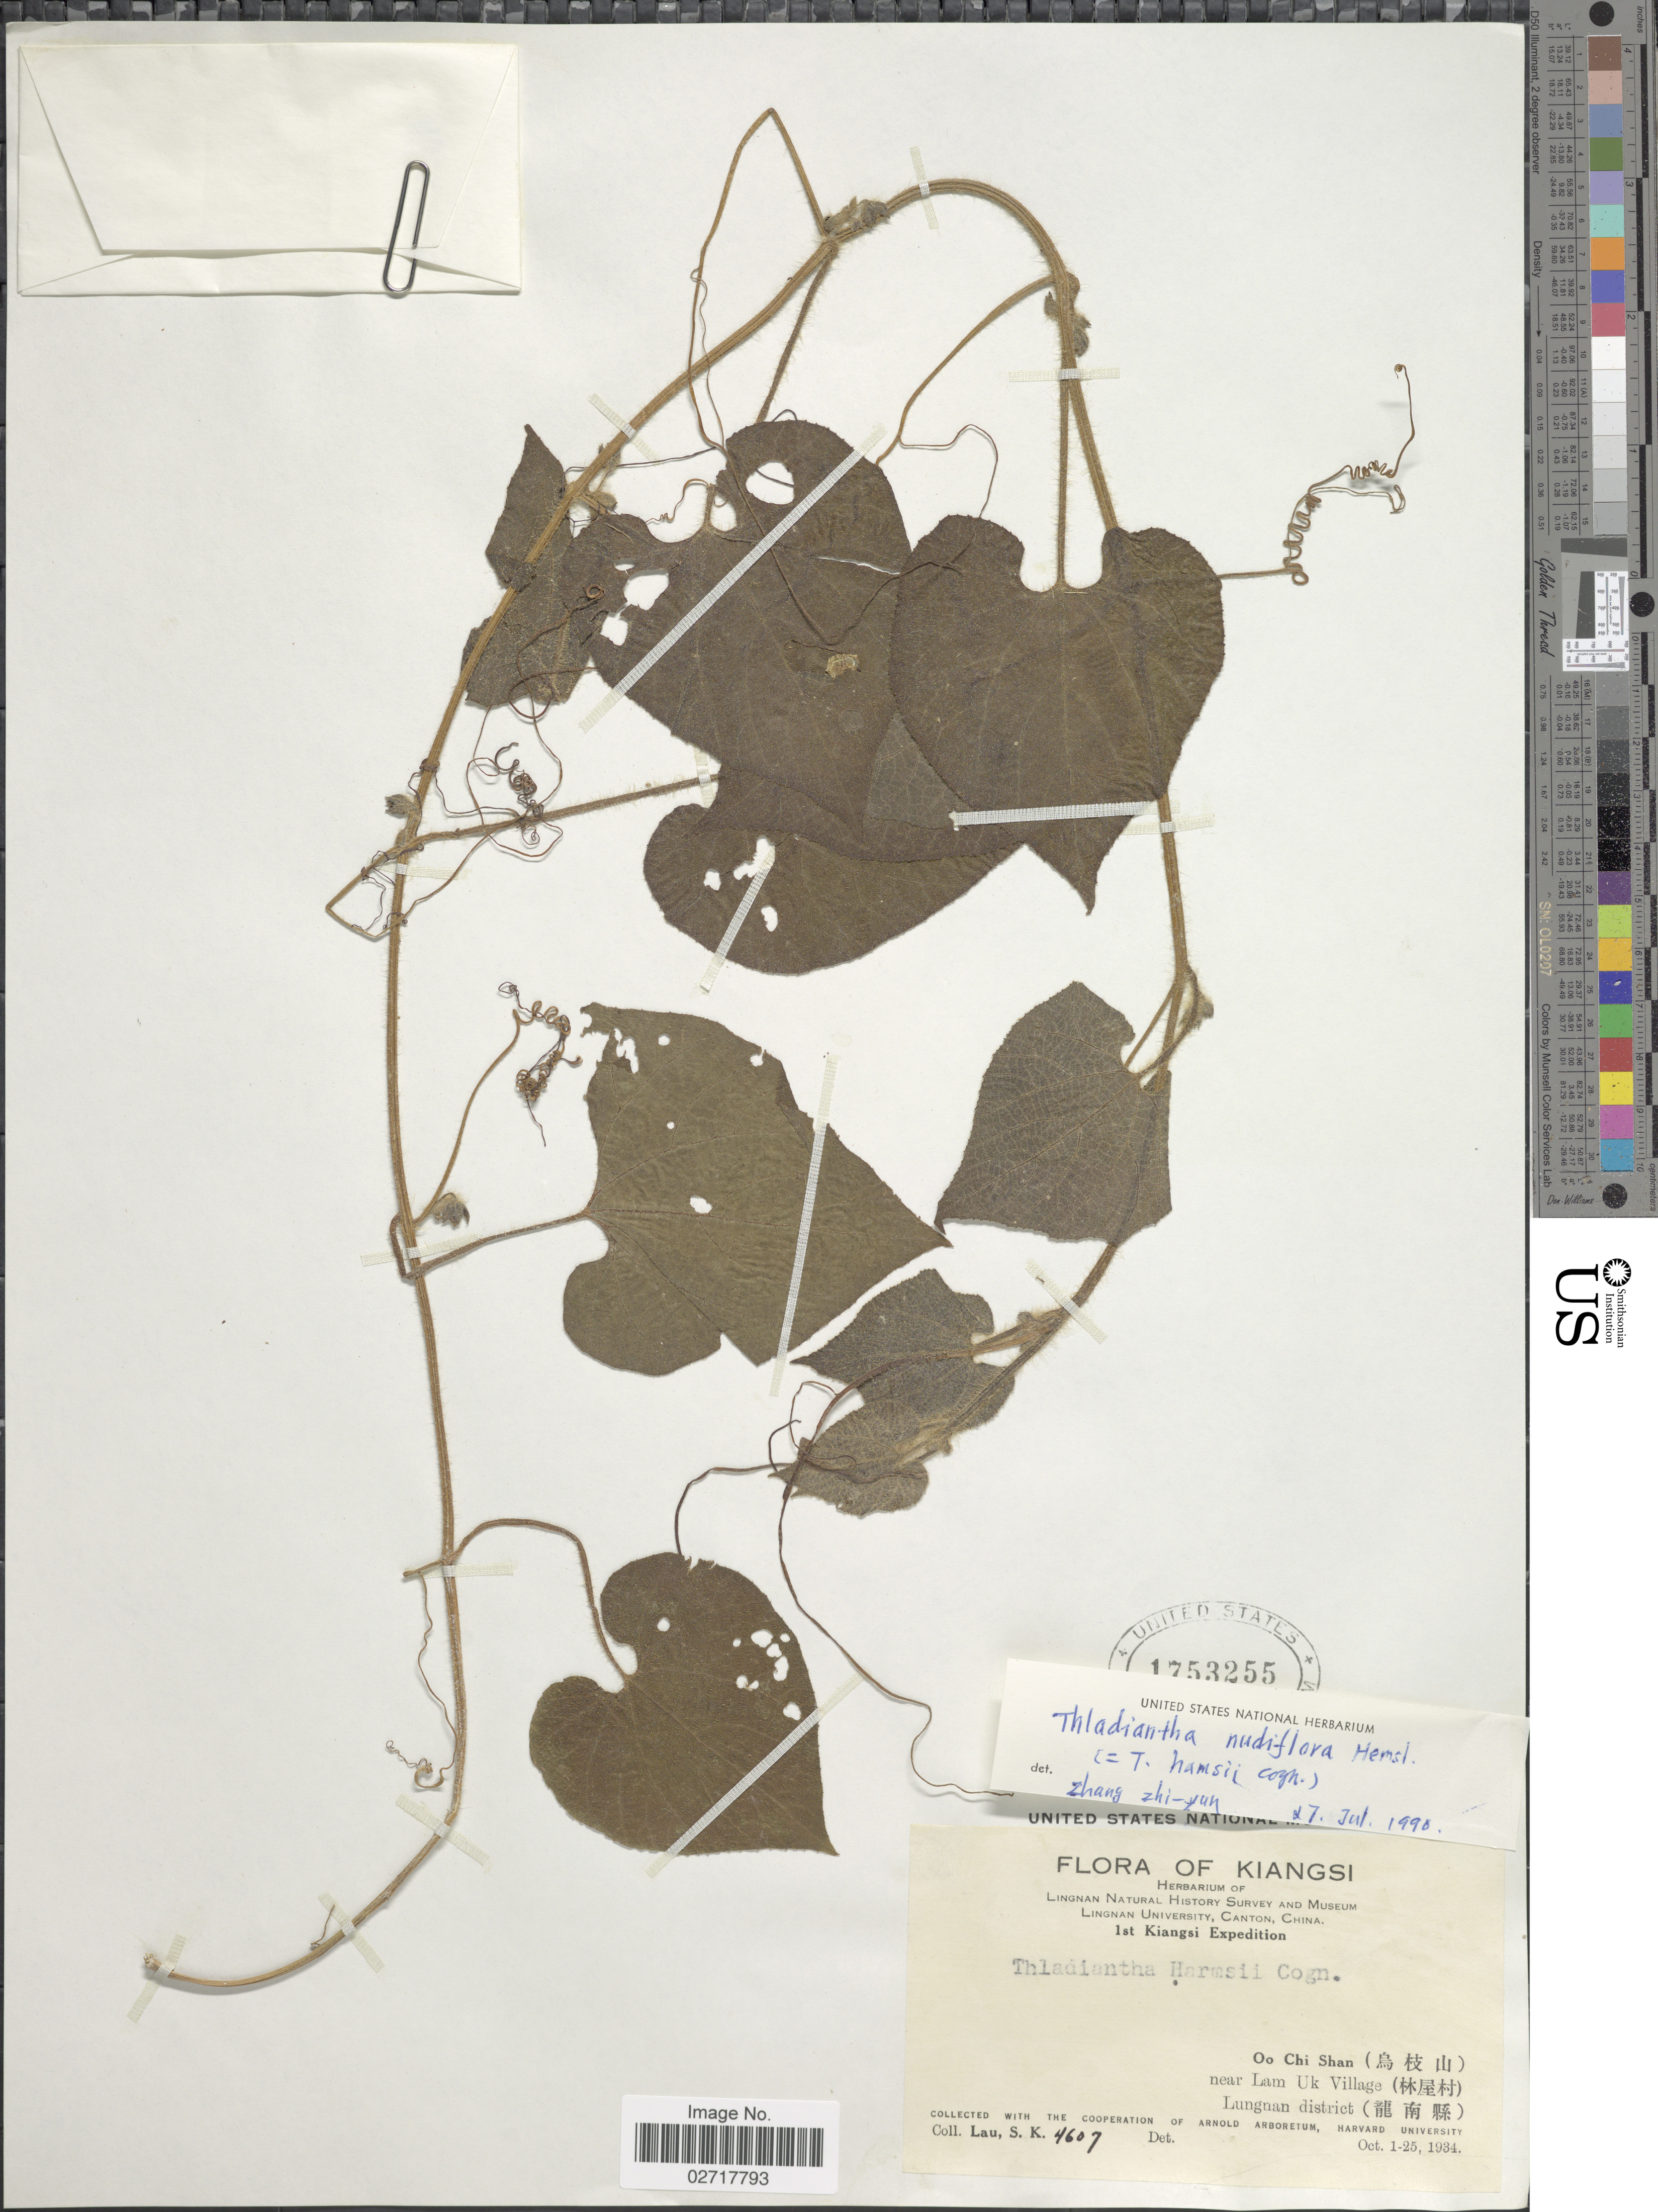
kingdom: Plantae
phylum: Tracheophyta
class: Magnoliopsida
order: Cucurbitales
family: Cucurbitaceae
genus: Thladiantha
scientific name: Thladiantha nudiflora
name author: Hemsl.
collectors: S. K. Lau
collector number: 4607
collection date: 1934-10-01/1934-10-25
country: China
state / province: Jiangxi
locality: Kiangsi. Oo Chi Shan near Lam Uk Village. Lungnan district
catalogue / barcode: US 1753255